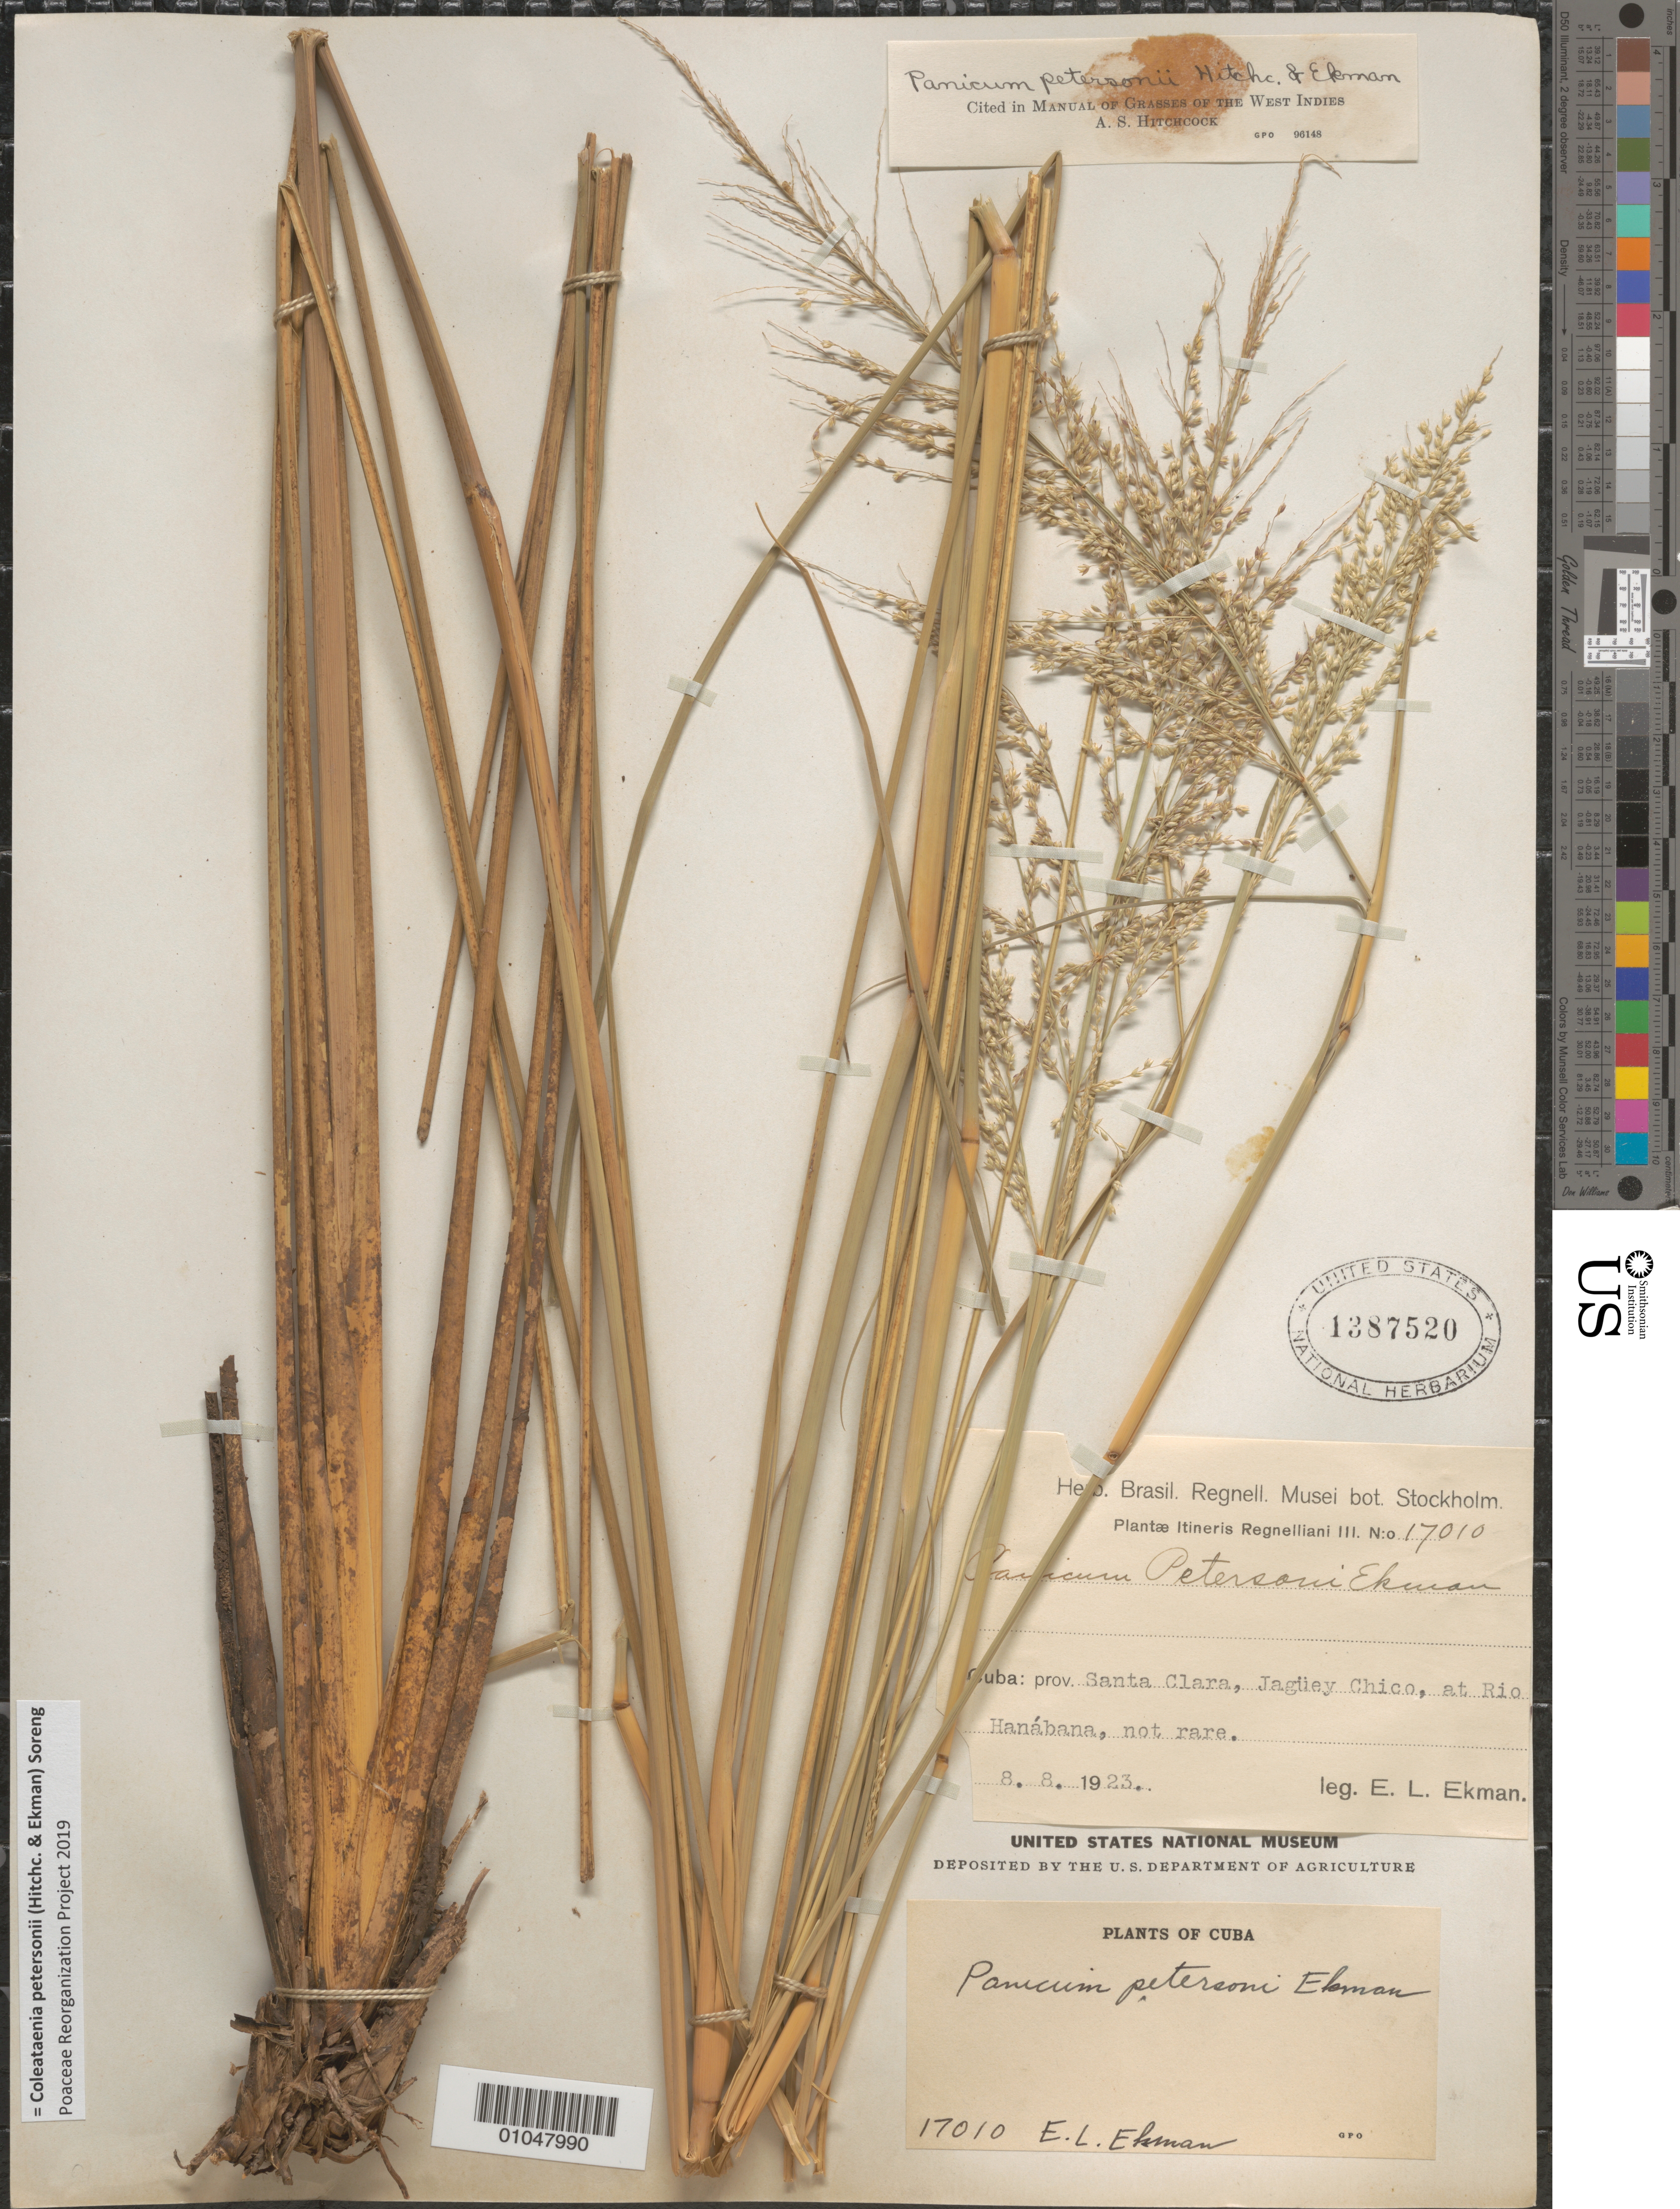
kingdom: Plantae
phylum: Tracheophyta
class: Liliopsida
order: Poales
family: Poaceae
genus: Panicum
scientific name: Panicum petersonii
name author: Hitchc. & Ekman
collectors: E. L. Ekman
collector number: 17010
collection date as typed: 08 Aug 1923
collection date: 1923-08-08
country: Cuba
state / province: Villa Clara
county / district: Santa Clara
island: Cuba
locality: Jaguey Chico, at Rio Hanabana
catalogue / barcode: US 1387520